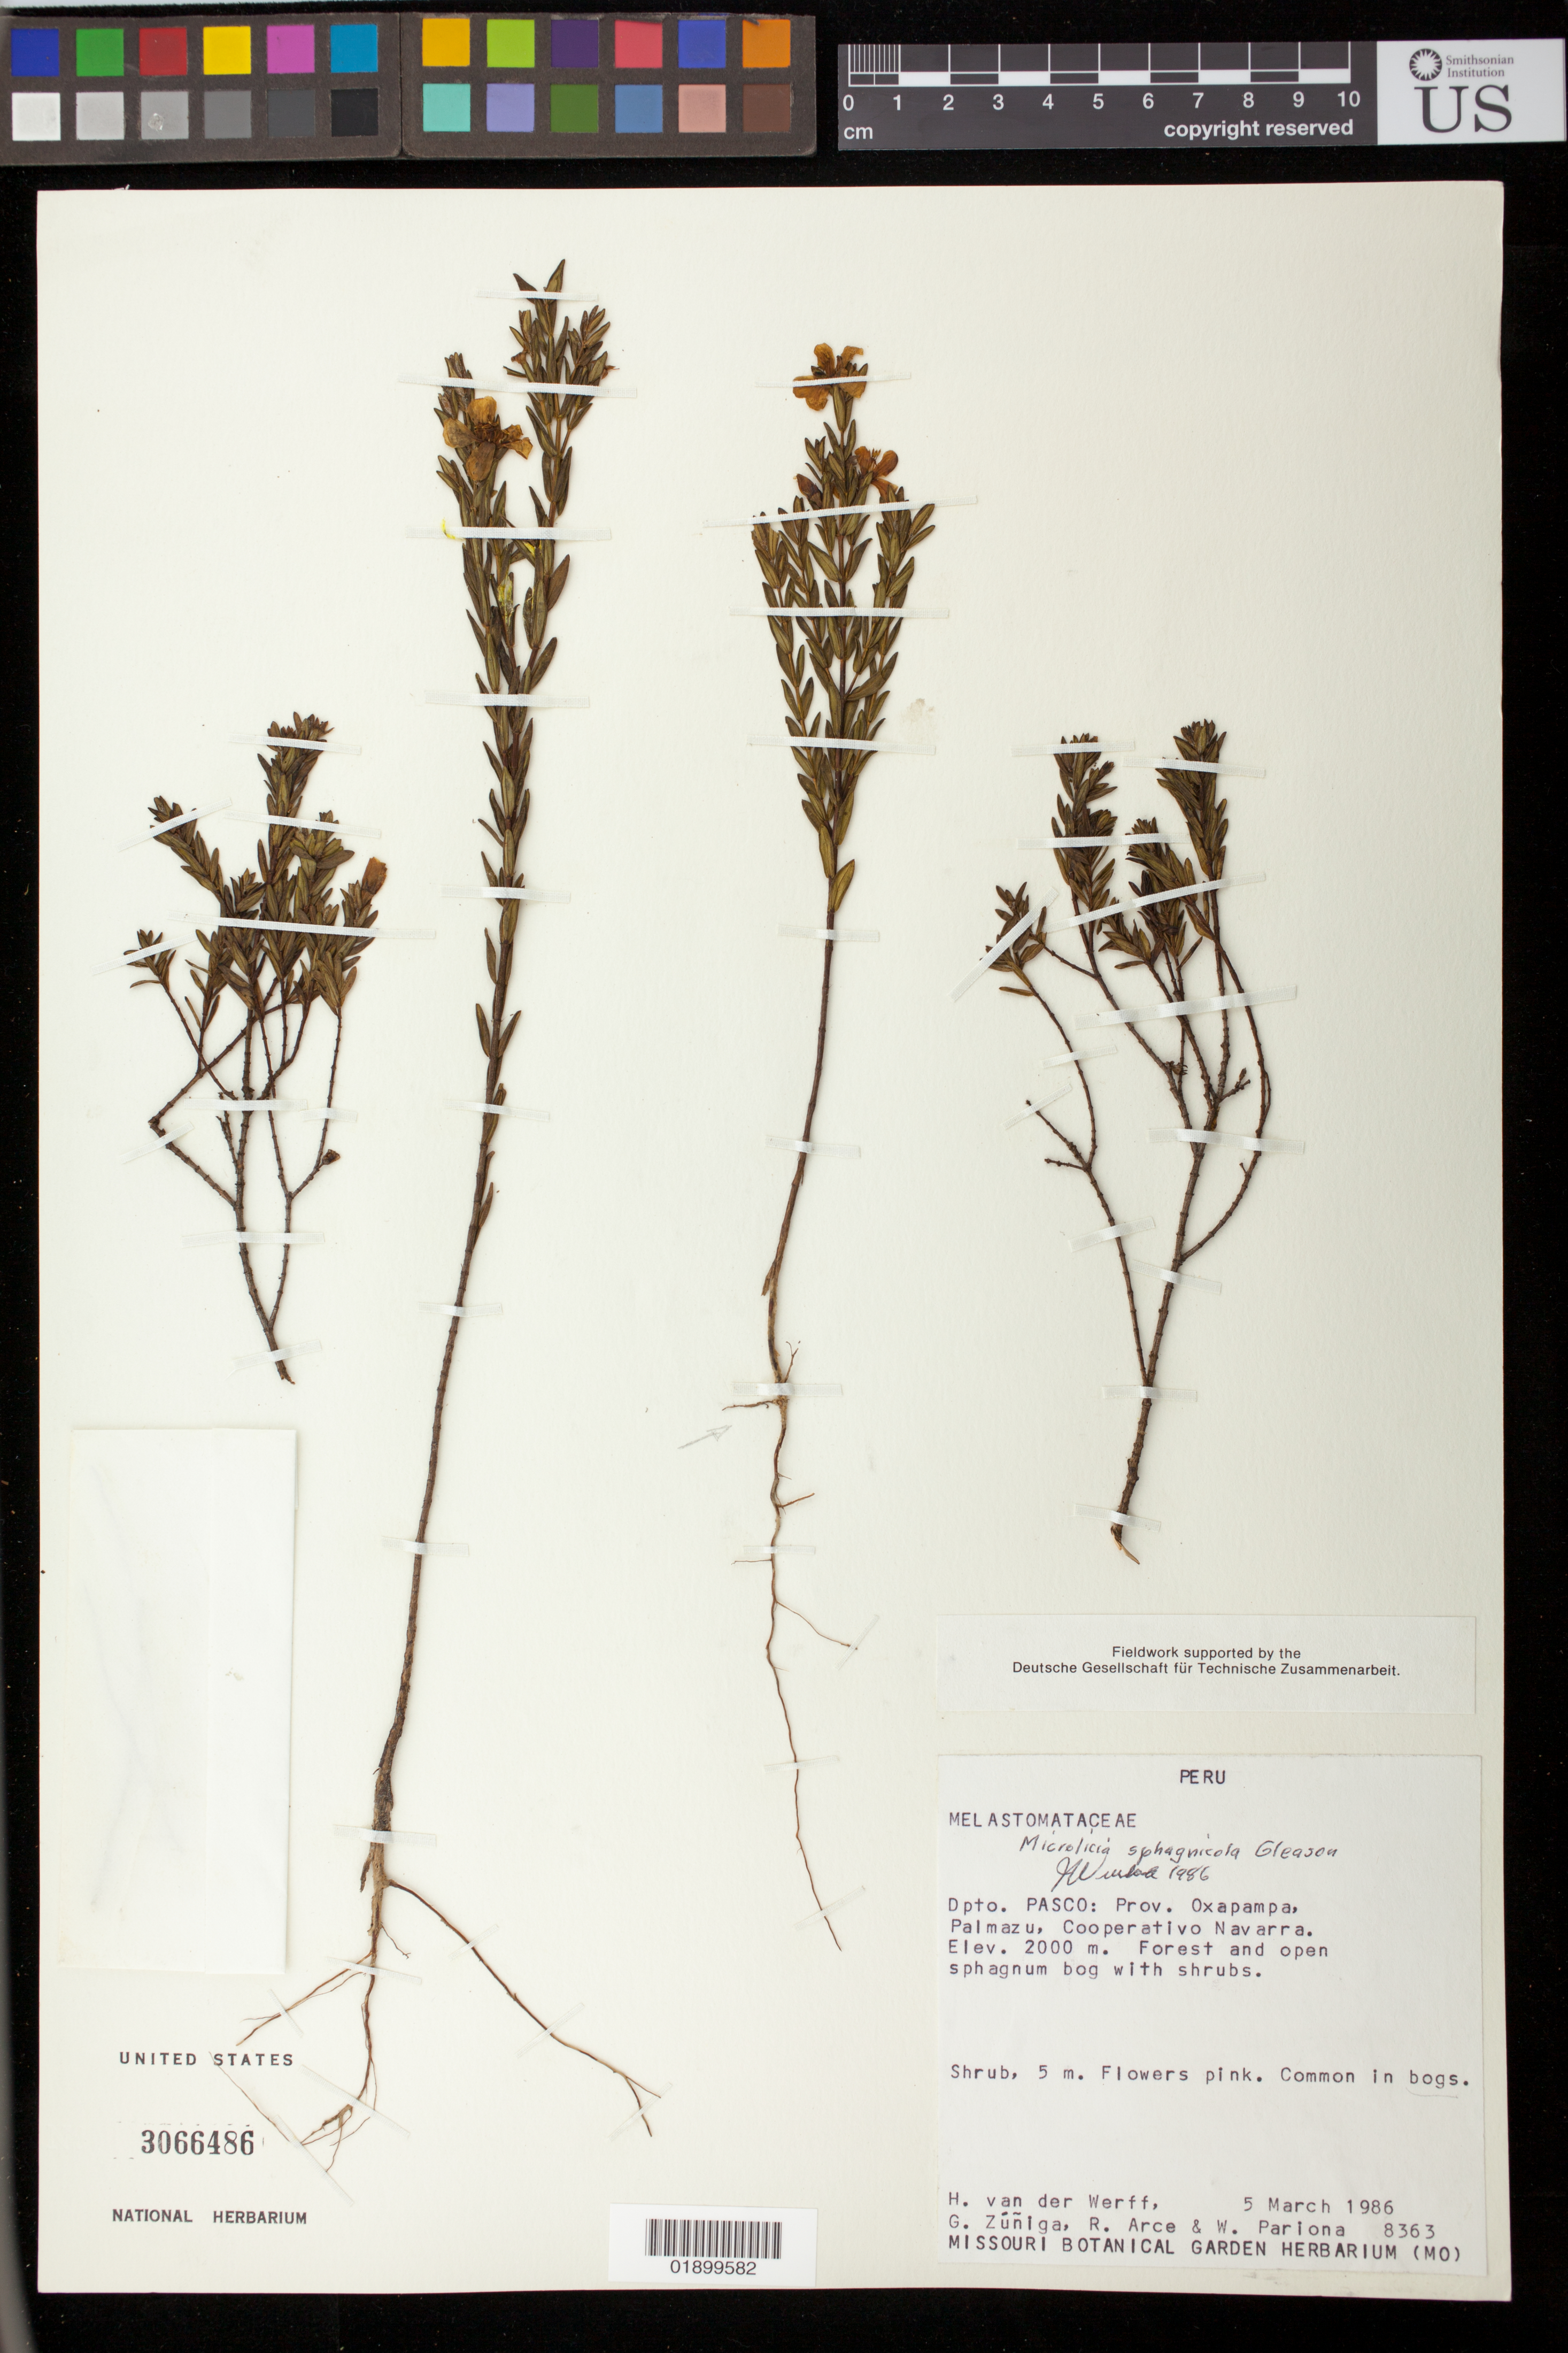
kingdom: Plantae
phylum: Tracheophyta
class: Magnoliopsida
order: Myrtales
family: Melastomataceae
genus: Microlicia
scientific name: Microlicia sphagnicola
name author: Gleason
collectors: H. van der Werff, G. Zuniga, R. Arce & W. Pariona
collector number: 8363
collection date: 1986-03-05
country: Peru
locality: Dpto. Pasco: Prov. Oxapampa, Palmazu, Cooperativo Navarra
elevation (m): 2000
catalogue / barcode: US 3066486